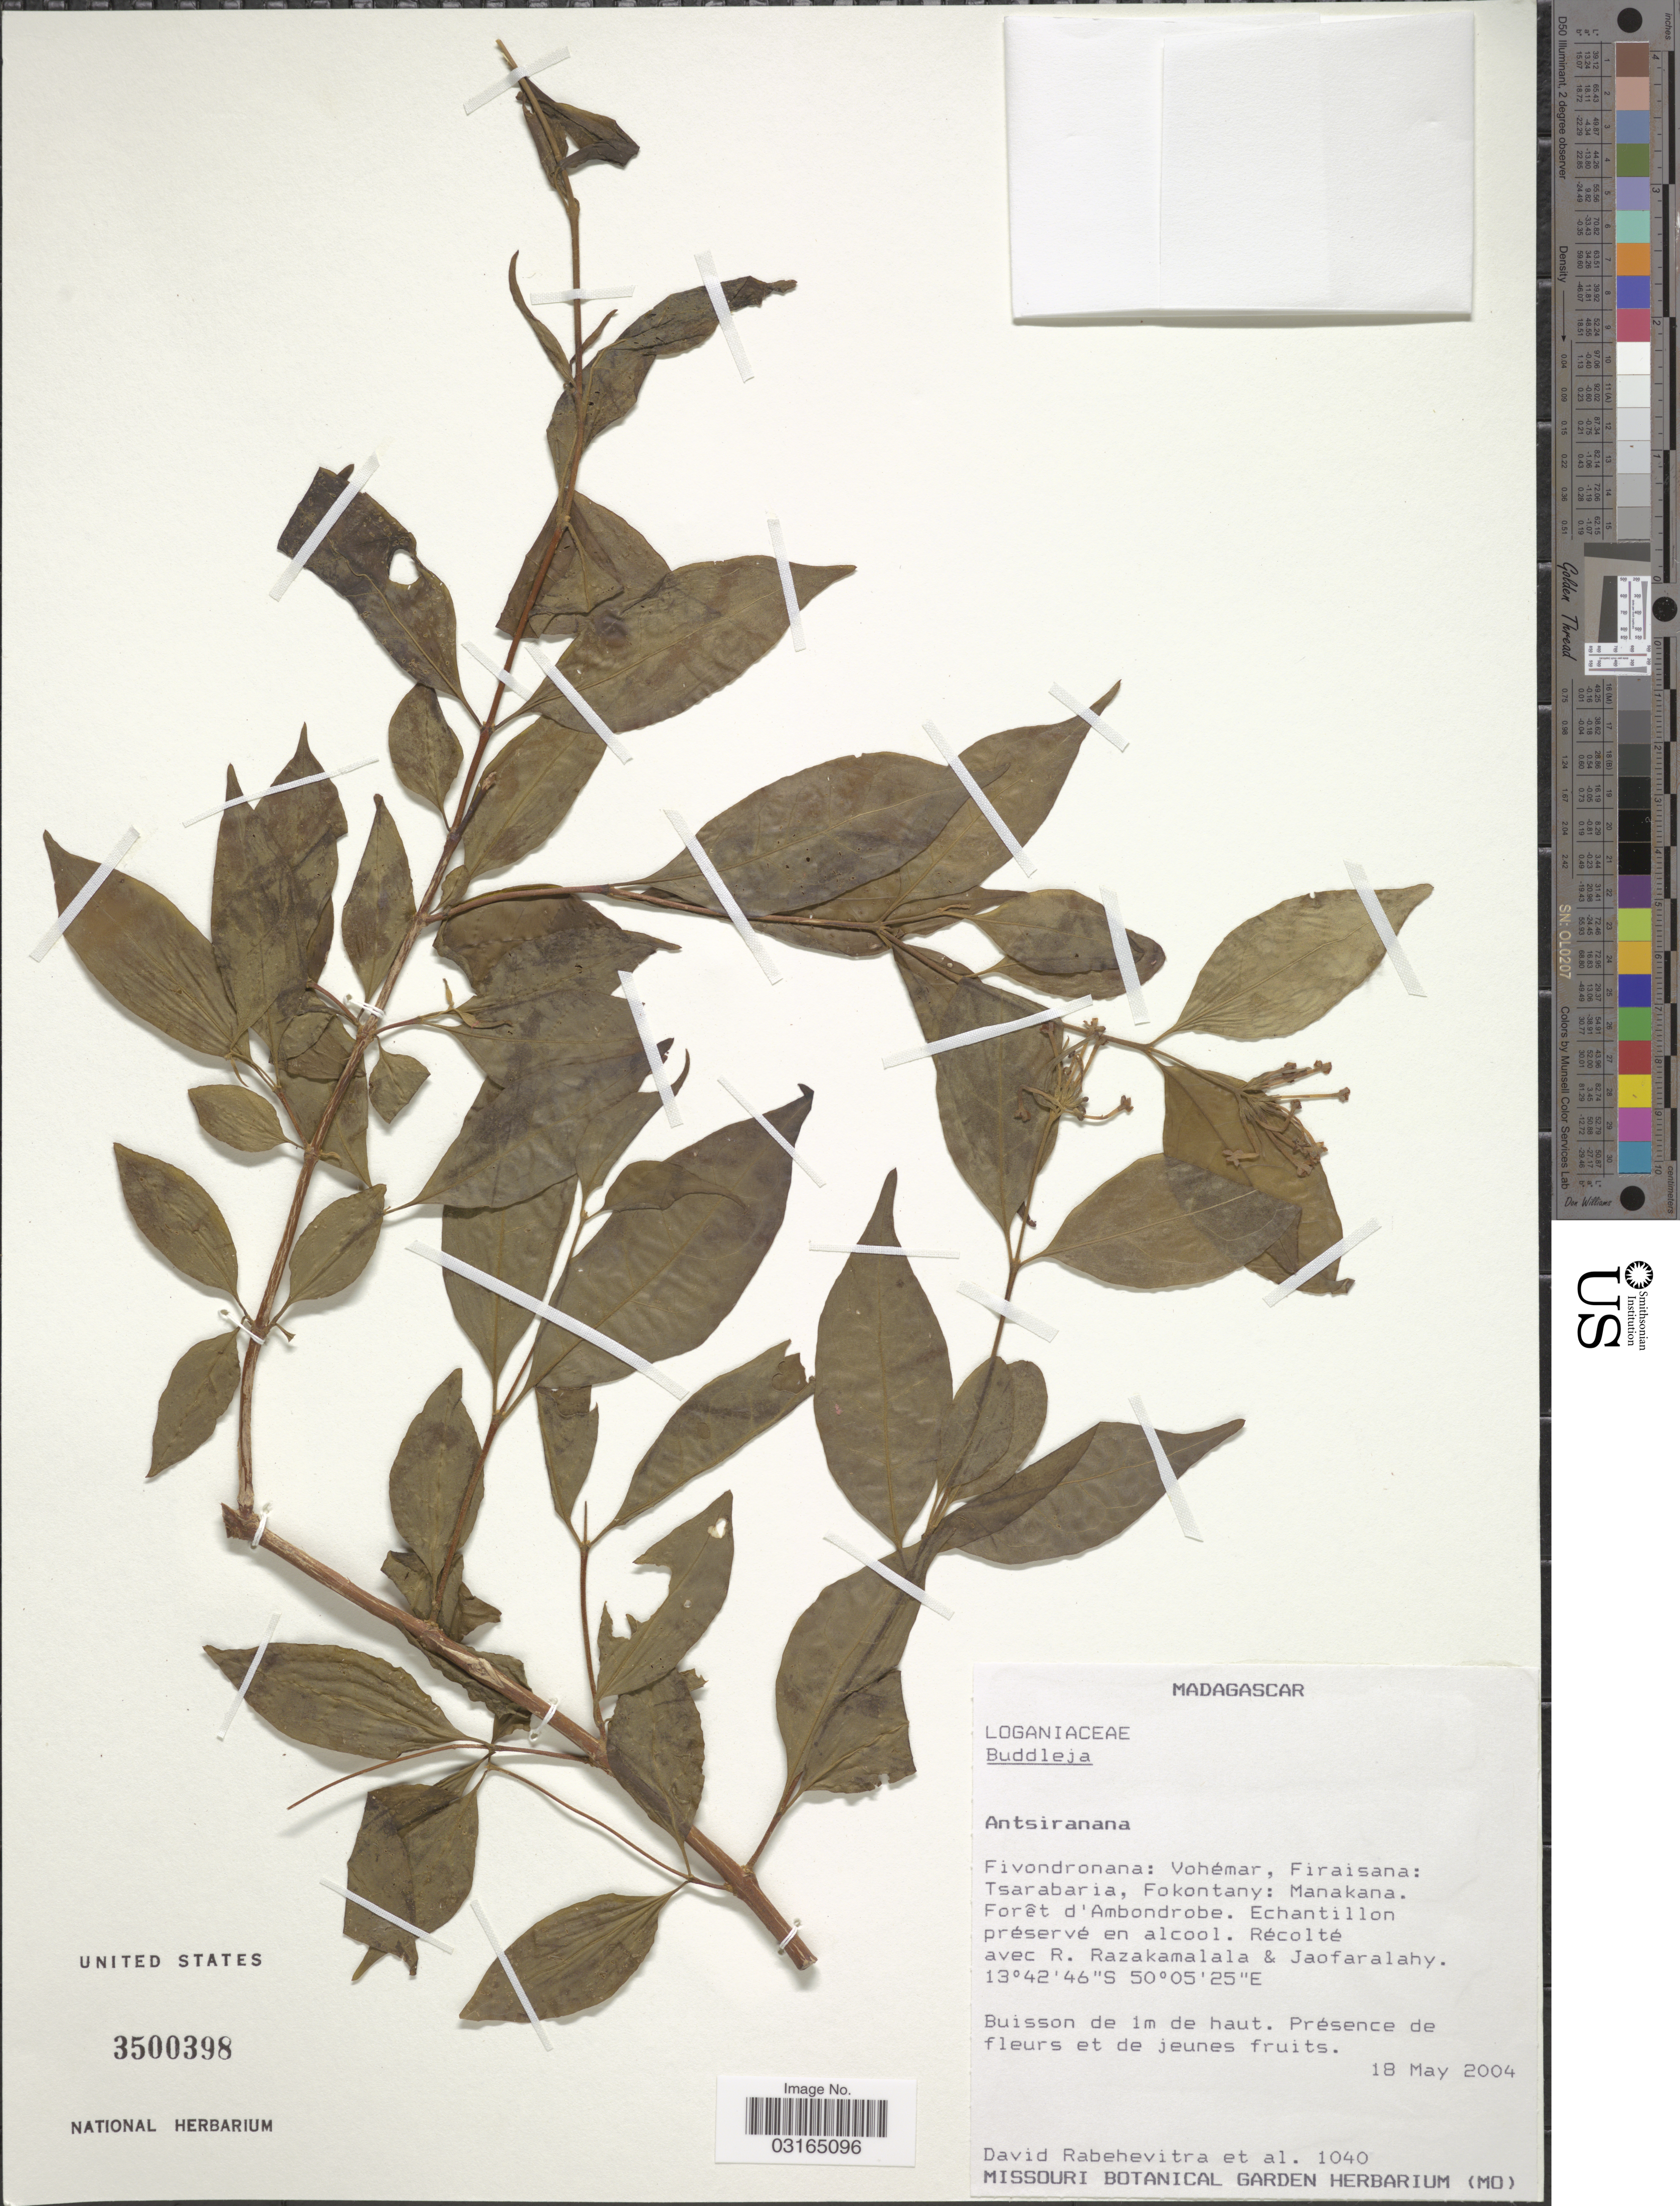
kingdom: Plantae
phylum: Tracheophyta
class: Magnoliopsida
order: Lamiales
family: Scrophulariaceae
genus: Buddleja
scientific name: Buddleja sp.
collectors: D. Rabehevitra, R. Razakamalala & J. Faralahy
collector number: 1040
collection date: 2004-05-18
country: Madagascar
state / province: Sava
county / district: Vohémar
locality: Fivondronana: Vohémar, Firaisana: Tsarabaria, Fokontany: Manakana. Forêt d'Ambondrobe.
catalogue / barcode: US 3500398